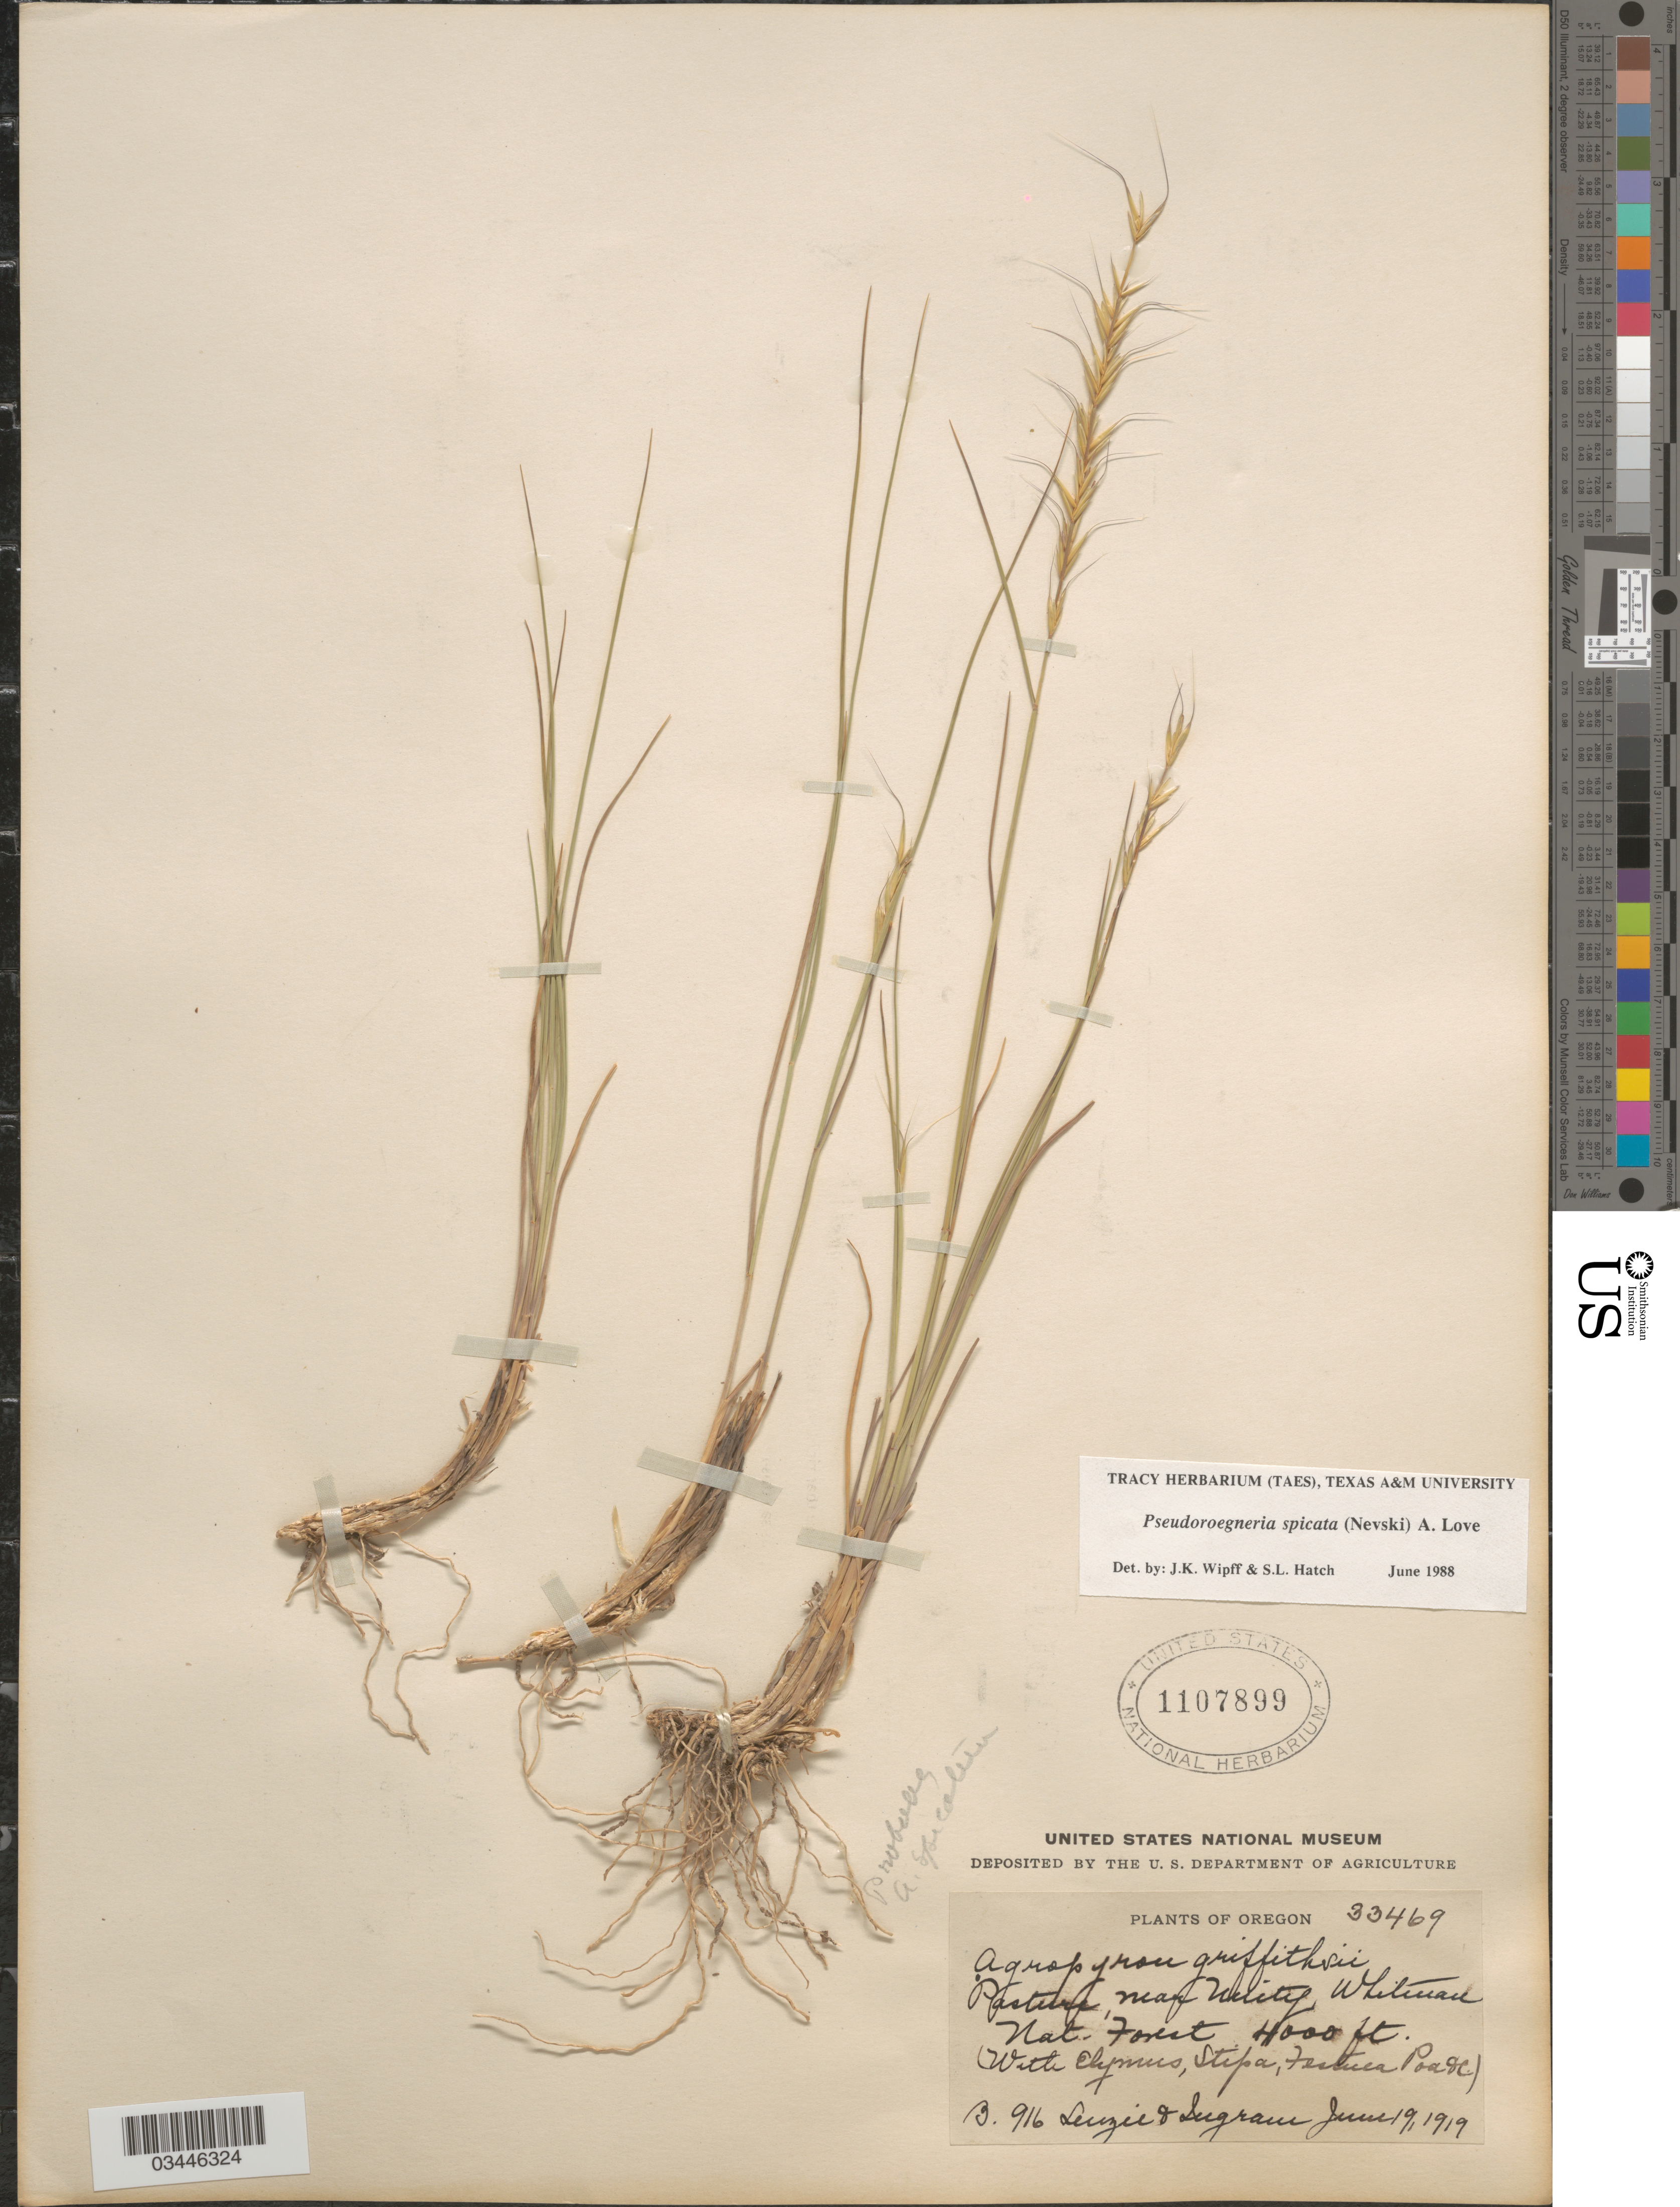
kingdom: Plantae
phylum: Tracheophyta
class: Liliopsida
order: Poales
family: Poaceae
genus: Pseudoroegneria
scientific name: Pseudoroegneria spicata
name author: (Pursh) Á. Löve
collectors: D. C. Ingram & F. B. Lenzie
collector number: B.916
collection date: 1919-06-19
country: United States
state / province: Oregon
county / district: Baker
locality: Pasture near Unity, Whitman Nat'l. Forest.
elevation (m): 1219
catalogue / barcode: US 1107899